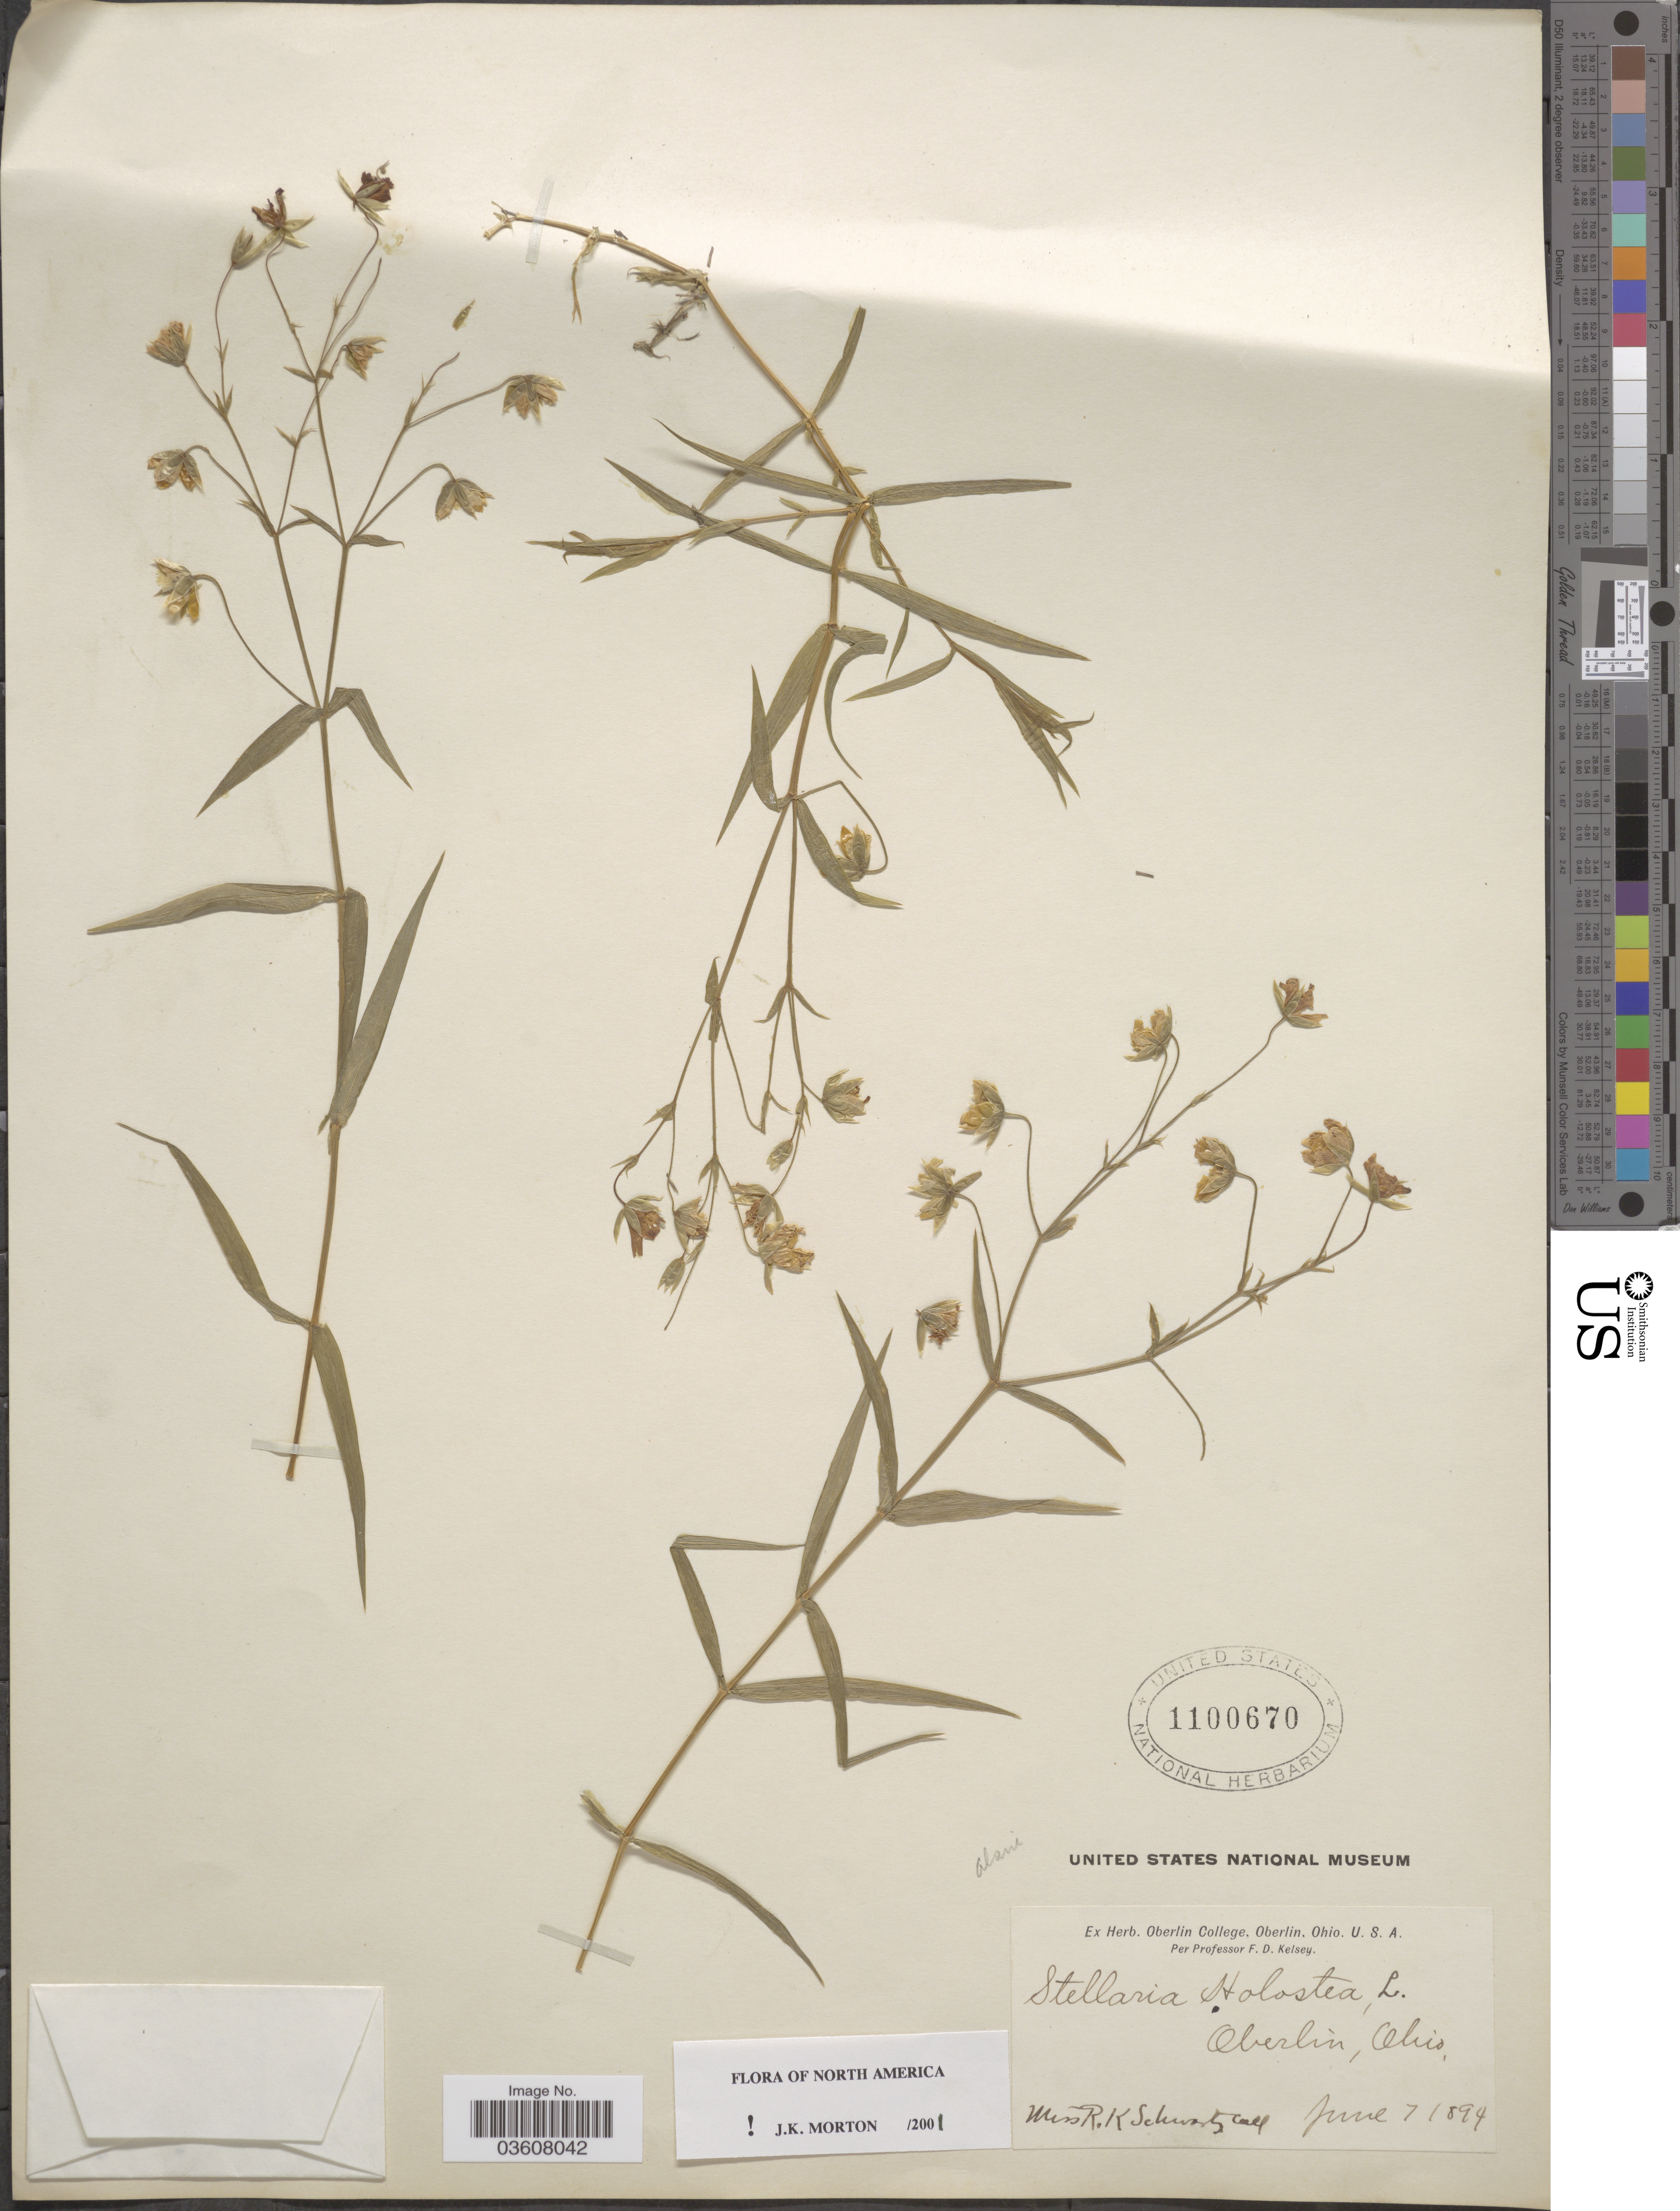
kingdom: Plantae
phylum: Tracheophyta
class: Magnoliopsida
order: Caryophyllales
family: Caryophyllaceae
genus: Rabelera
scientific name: Rabelera holostea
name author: (L.) M.T. Sharples & E.A. Tripp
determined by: U.S. National Herbarium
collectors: R. Schwartz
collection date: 1894-06-07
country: United States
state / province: Ohio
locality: Oberlin.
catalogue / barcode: US 1100670